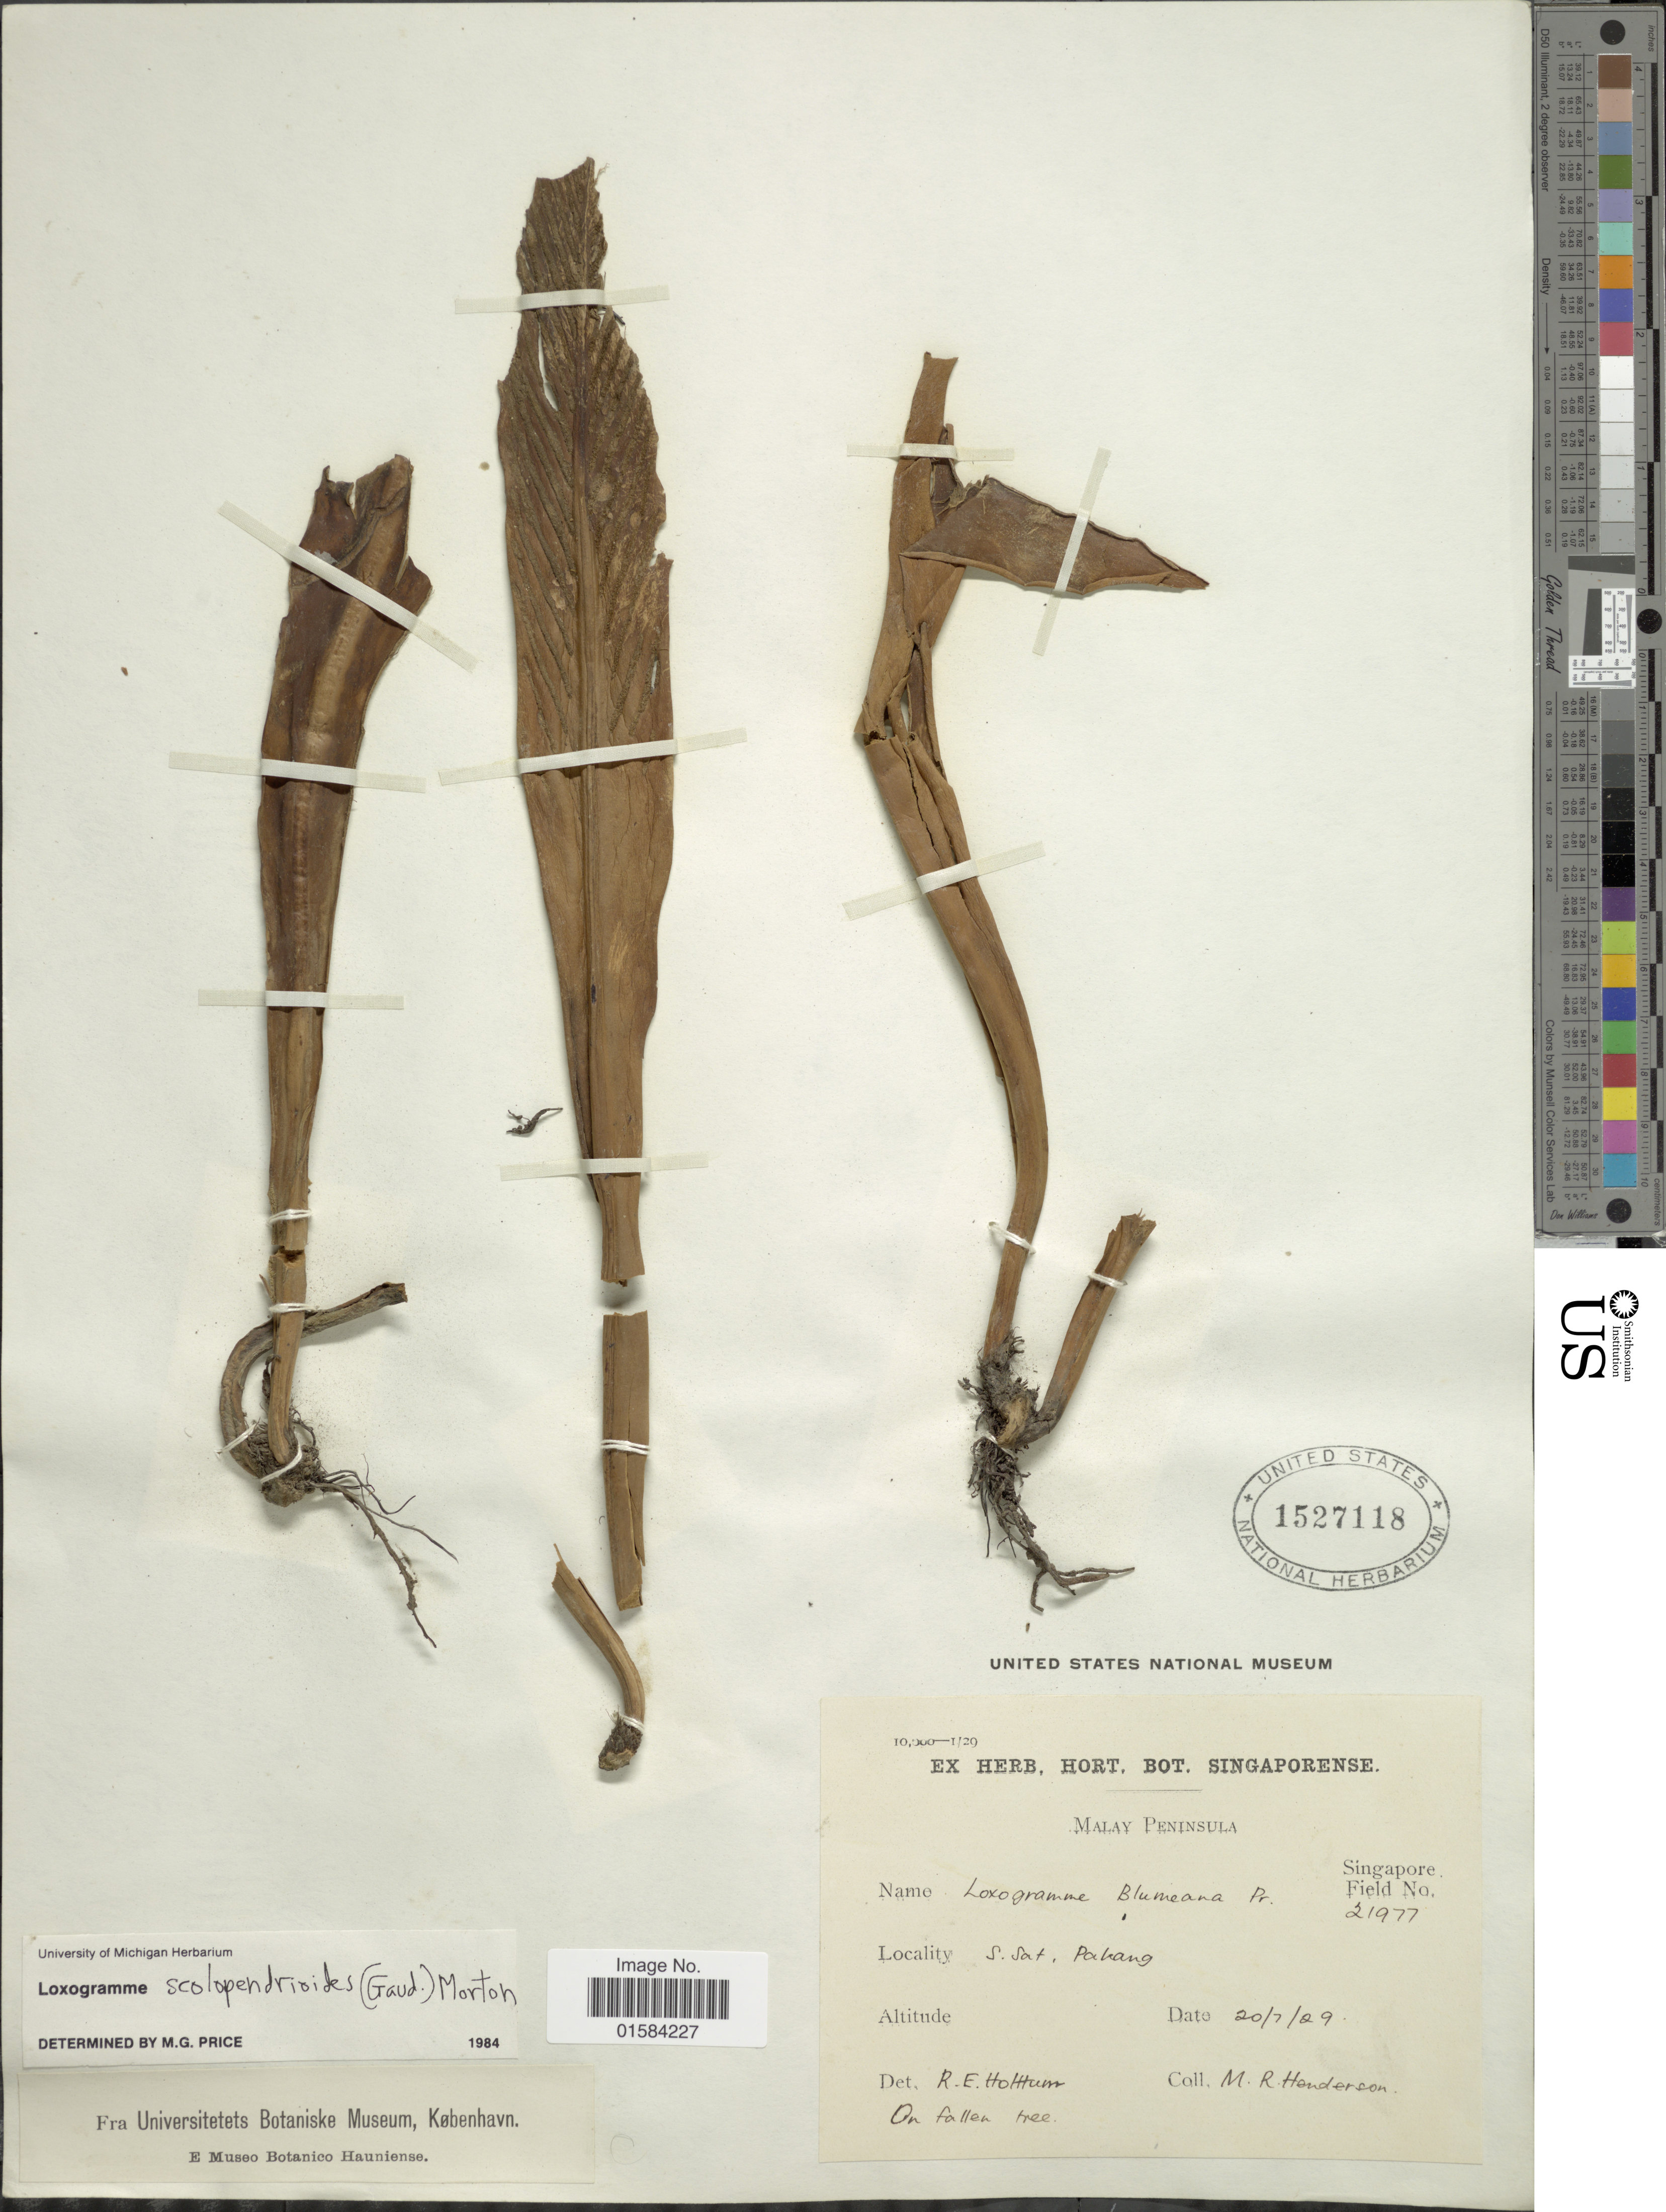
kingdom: Plantae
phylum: Tracheophyta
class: Polypodiopsida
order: Polypodiales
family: Polypodiaceae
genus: Loxogramme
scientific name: Loxogramme scolopendrioides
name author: (Gaudich.) C.V. Morton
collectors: M. Henderson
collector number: Singapore Field 21977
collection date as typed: Transcribed d/m/y: 20/7/29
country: Malaysia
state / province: Pahang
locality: Malay Peninsula, S. Sat. Pahang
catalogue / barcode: US 1527118